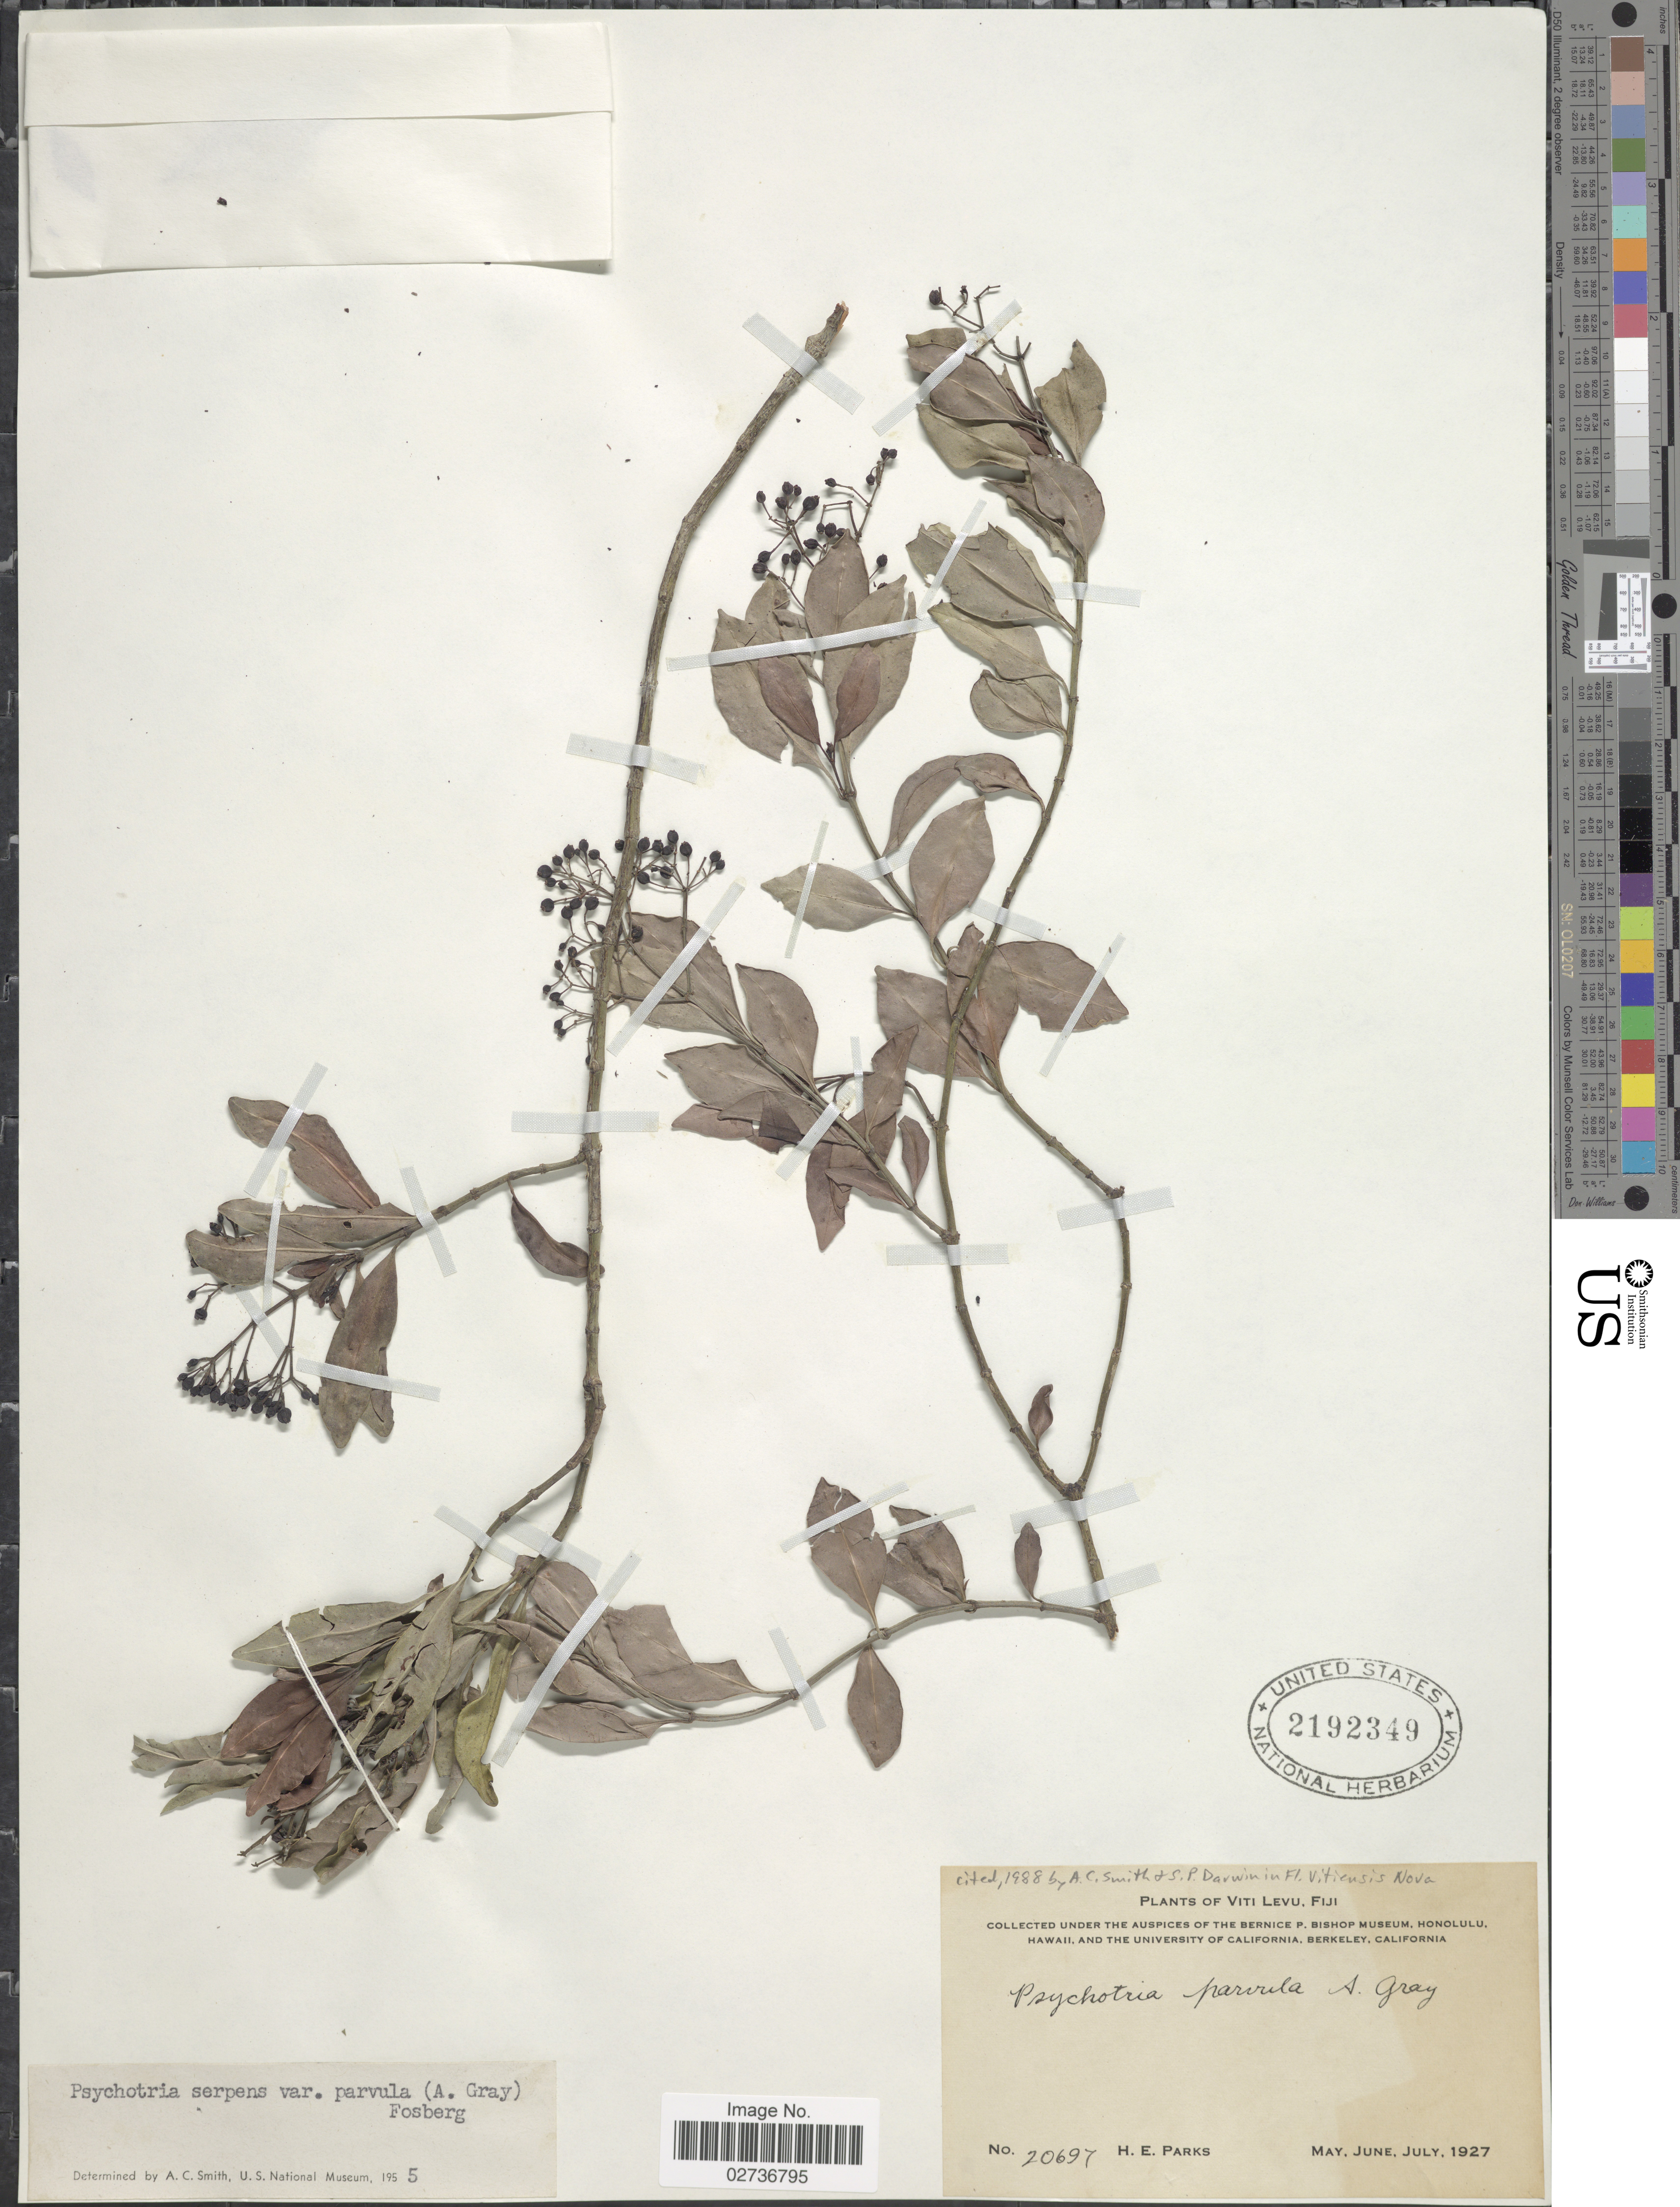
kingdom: Plantae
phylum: Tracheophyta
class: Magnoliopsida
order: Gentianales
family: Rubiaceae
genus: Psychotria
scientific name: Psychotria parvula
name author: A. Gray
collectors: H. E. Parks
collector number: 20697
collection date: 1927-05/1927-07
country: Fiji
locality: Viti Levu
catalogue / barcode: US 2192349